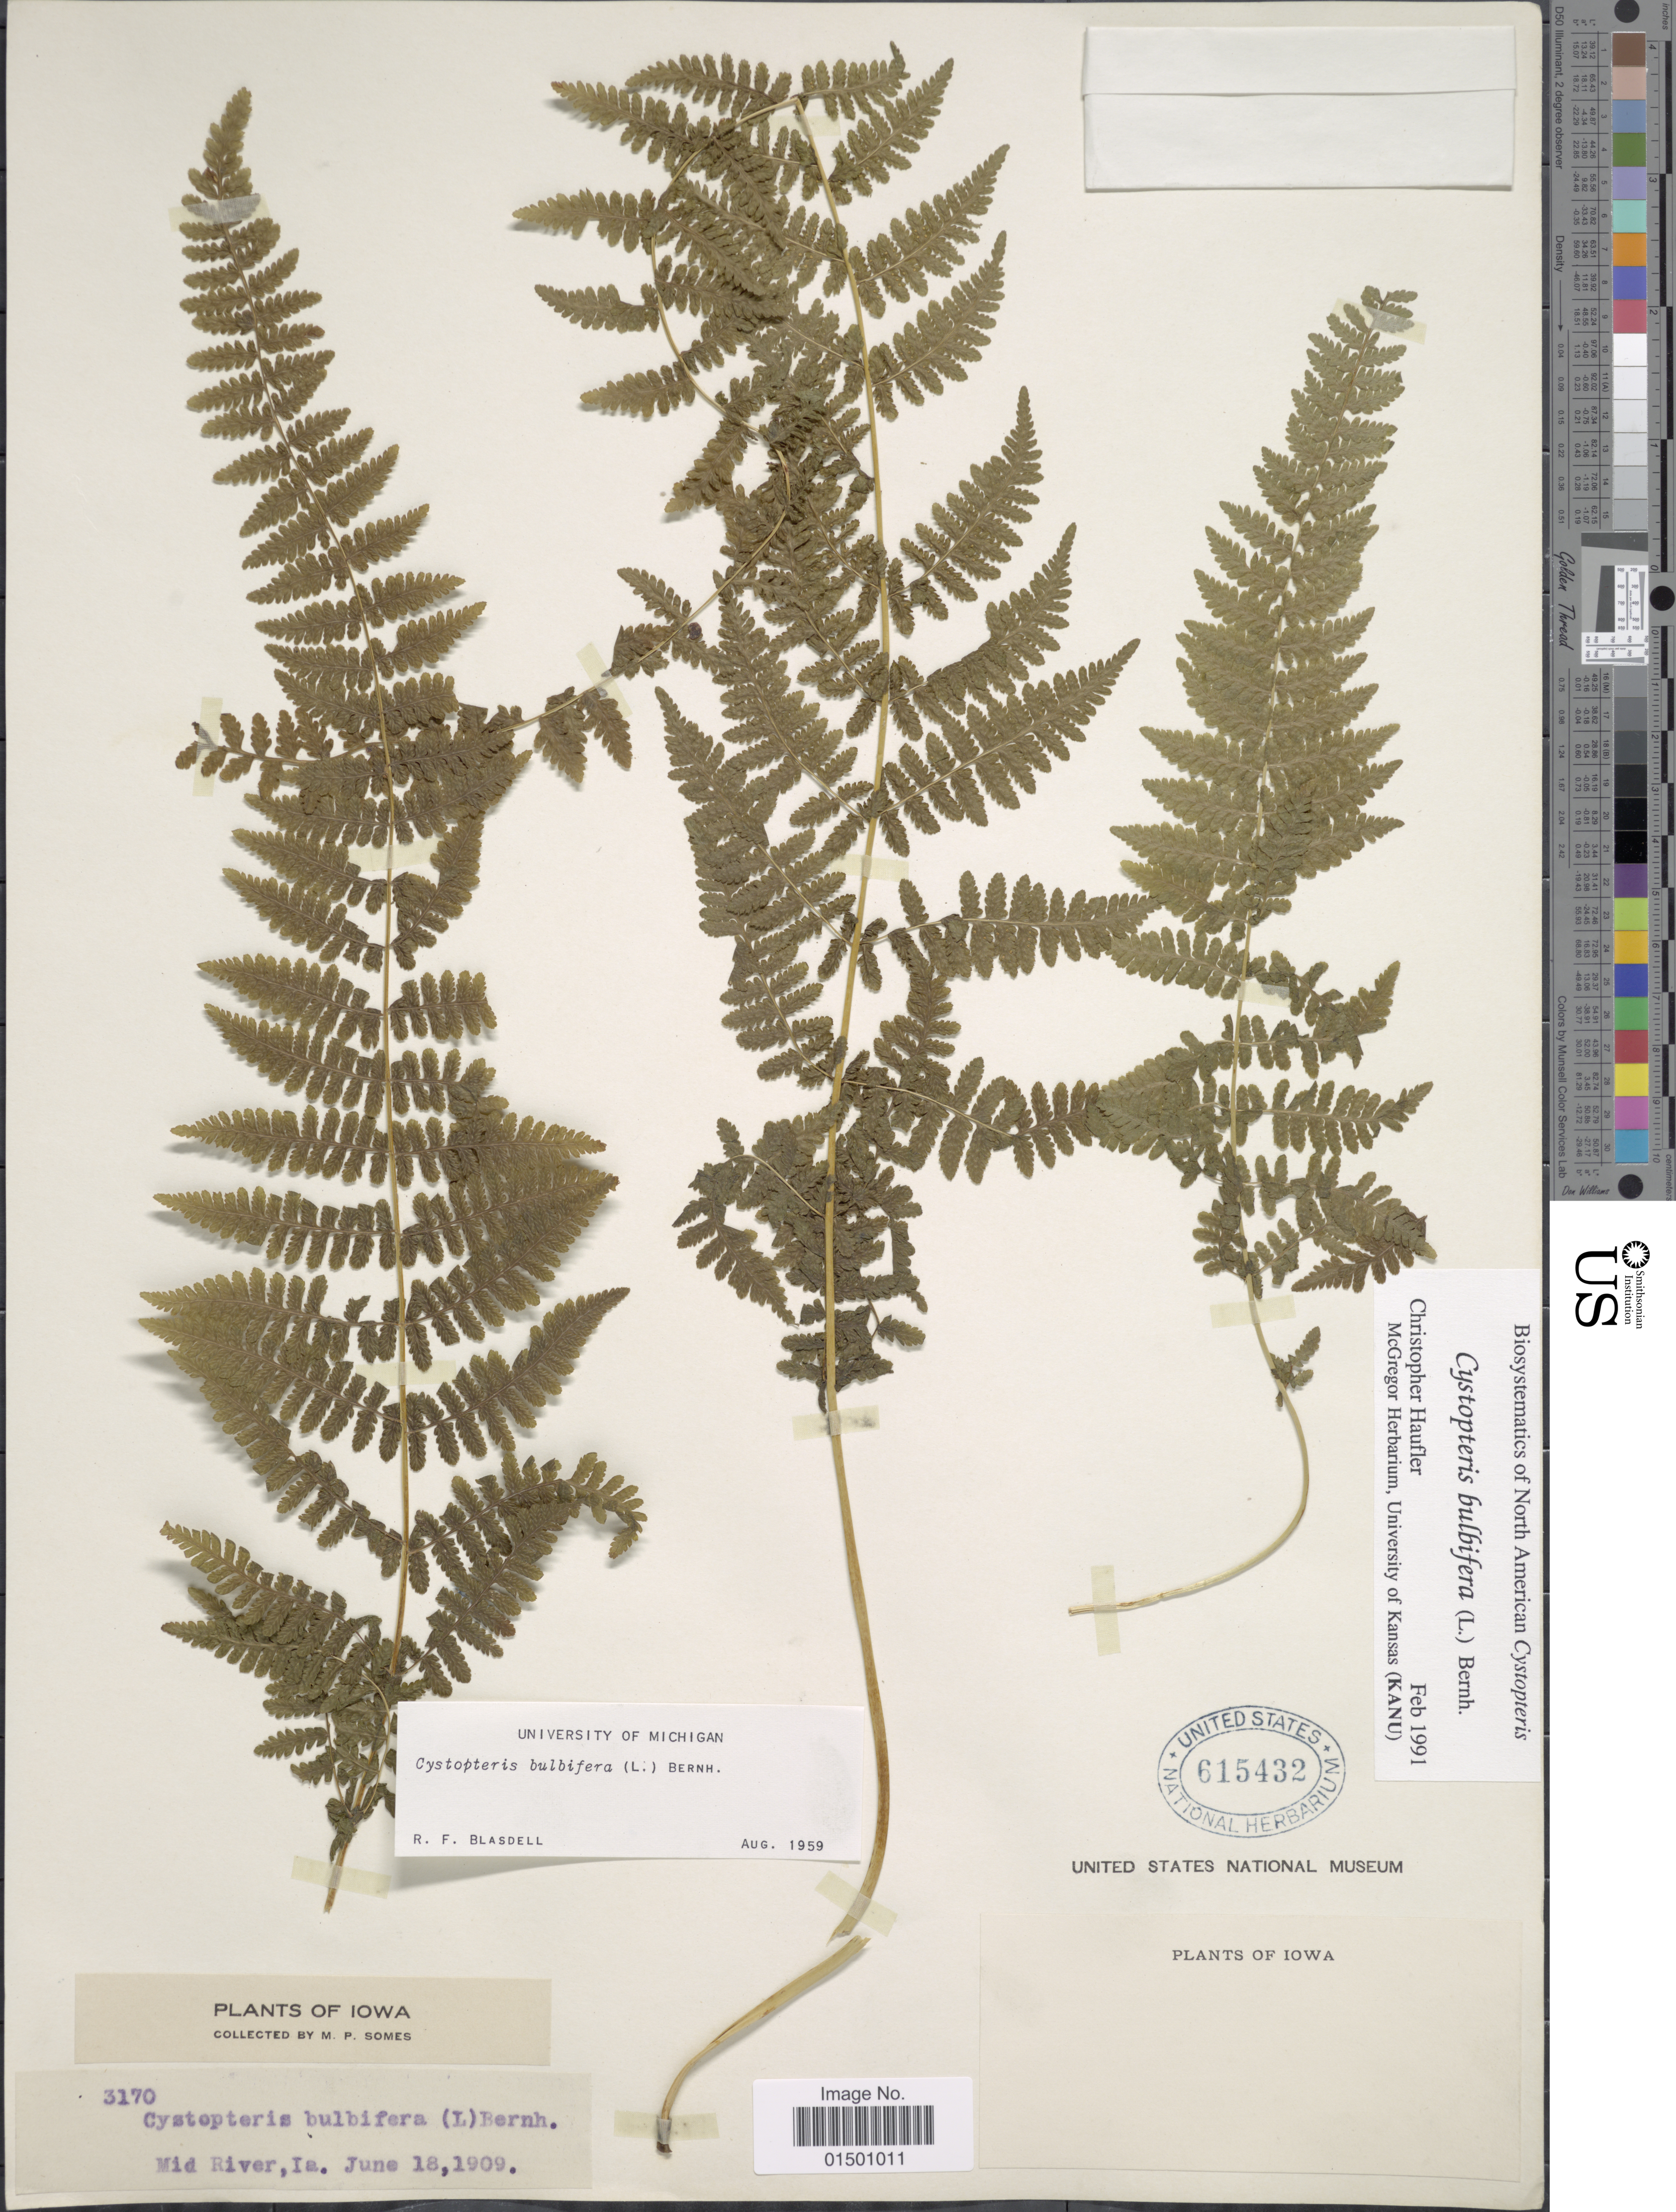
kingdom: Plantae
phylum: Tracheophyta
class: Polypodiopsida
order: Polypodiales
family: Cystopteridaceae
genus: Cystopteris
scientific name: Cystopteris bulbifera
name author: (L.) Bernh.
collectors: M. Somes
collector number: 3170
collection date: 1909-06-18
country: United States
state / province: Iowa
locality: Mid River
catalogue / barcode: US 615432